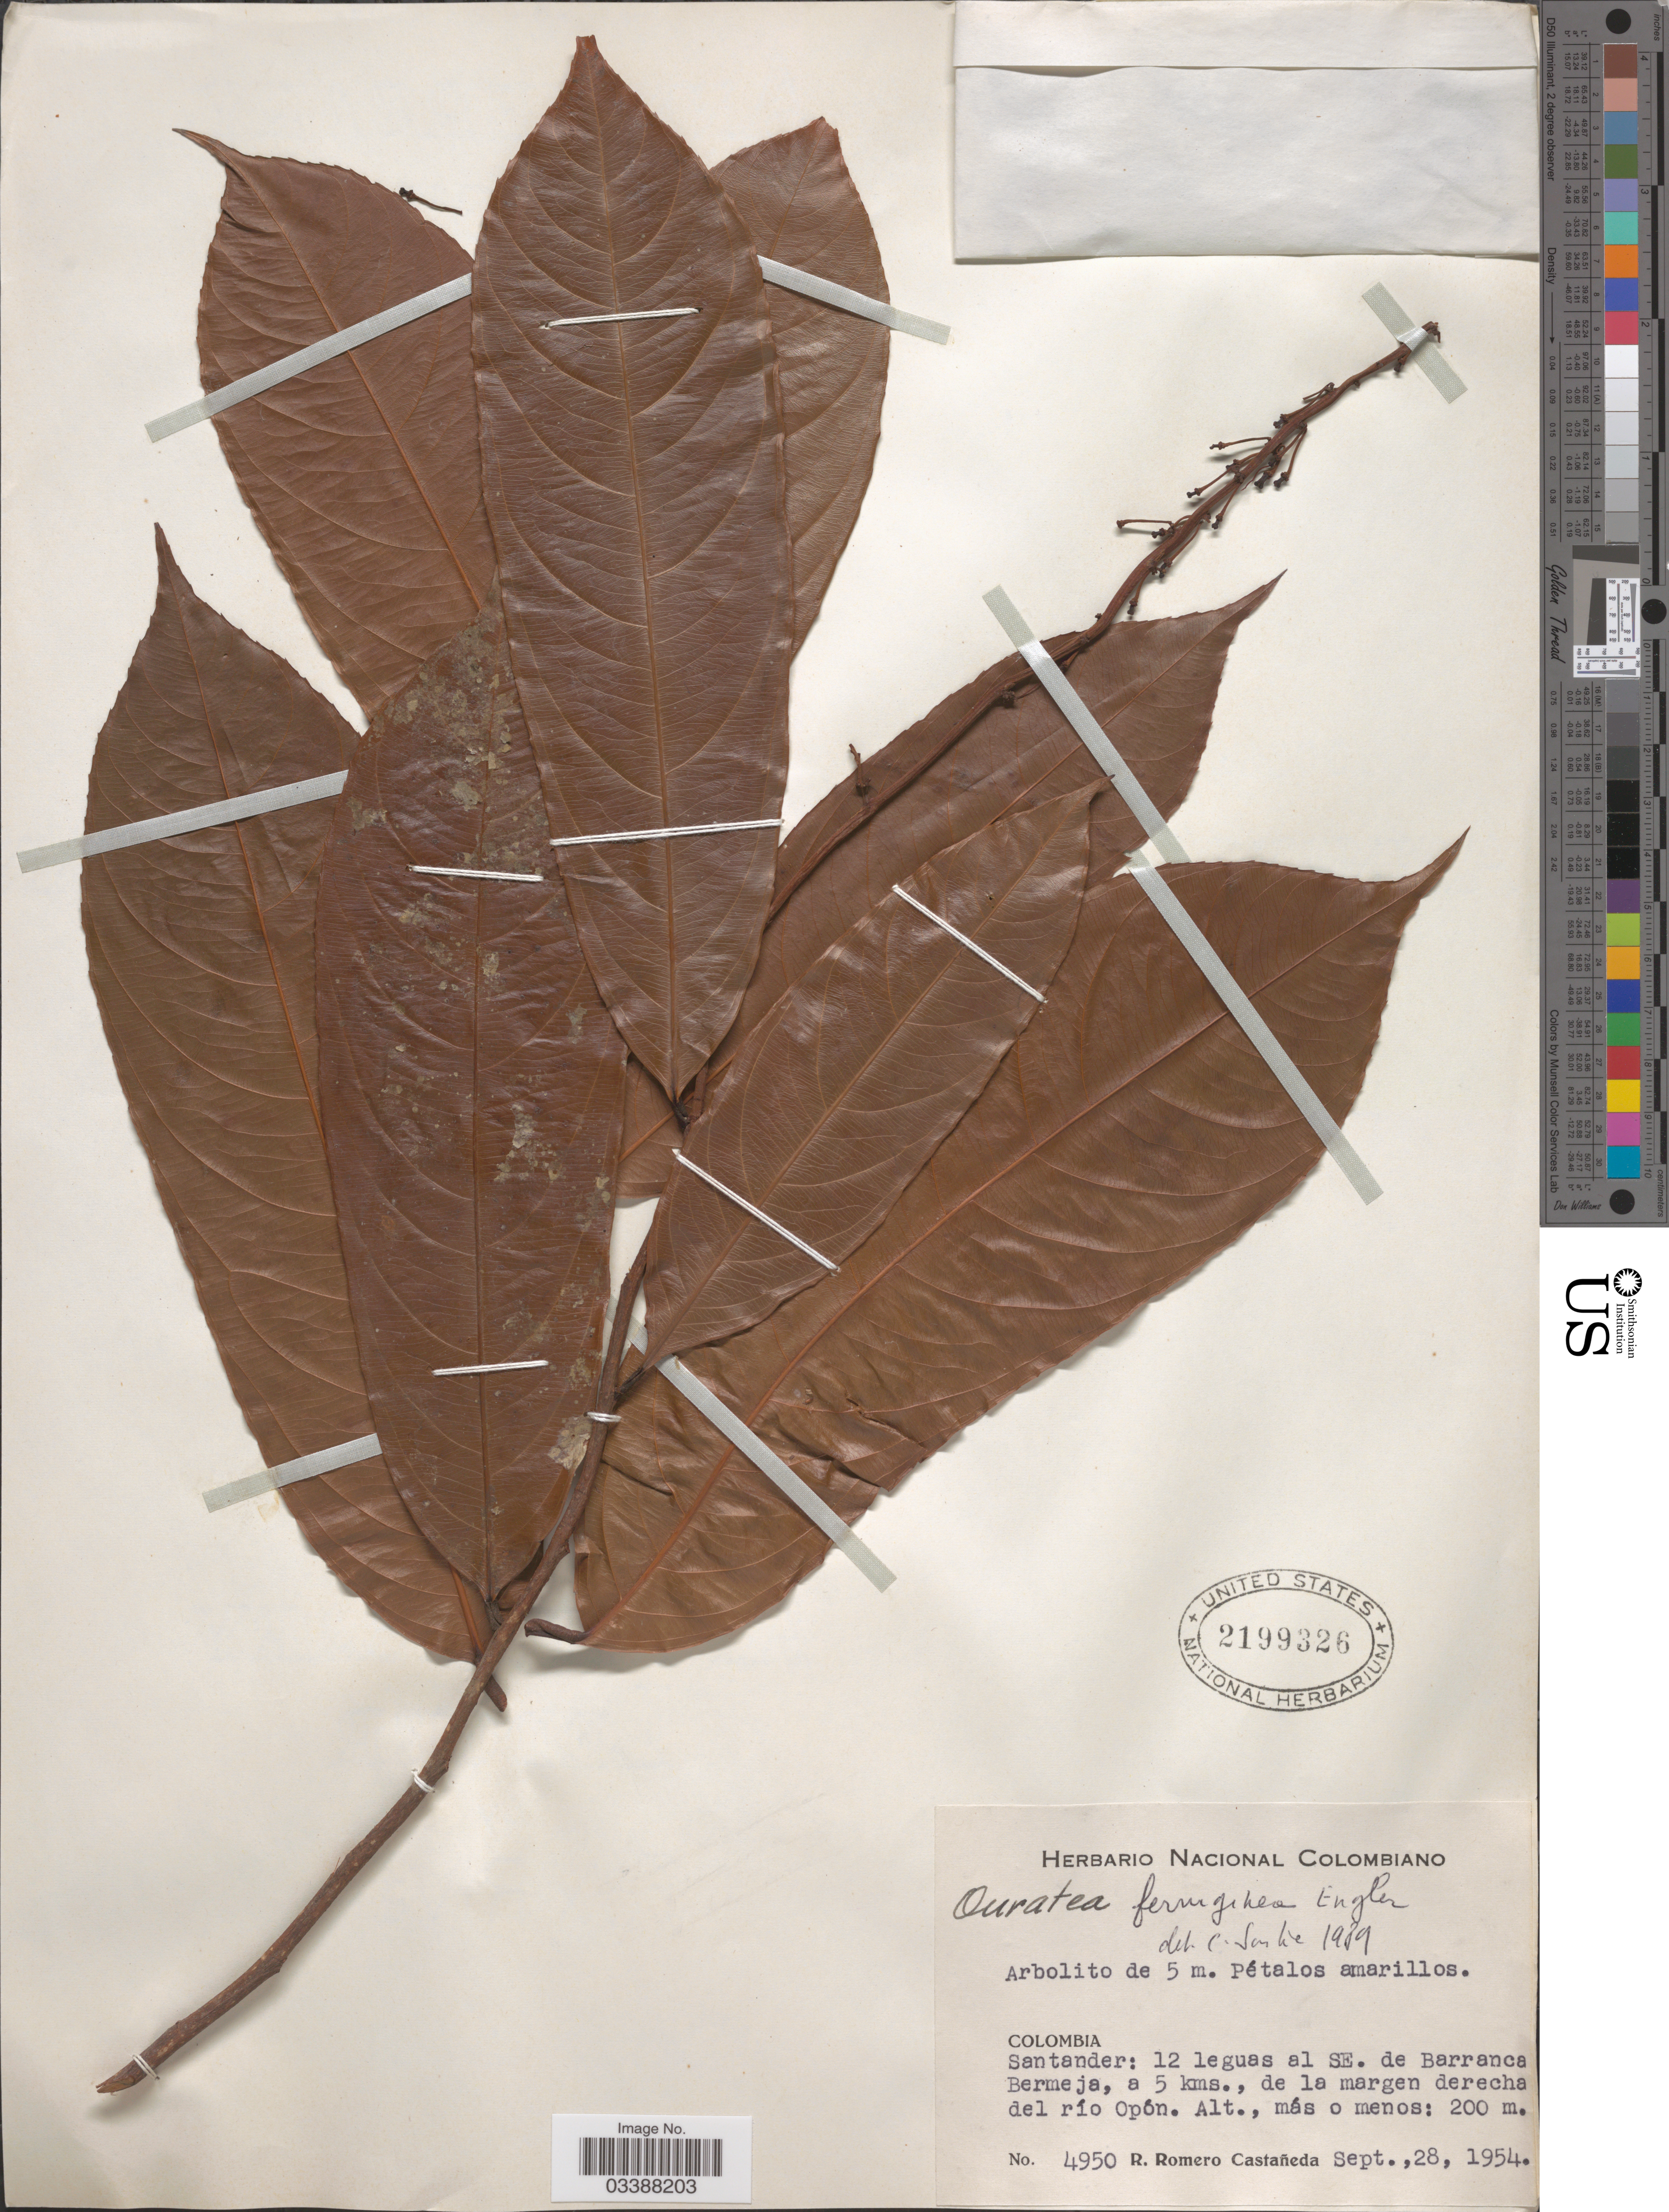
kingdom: Plantae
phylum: Tracheophyta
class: Magnoliopsida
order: Malpighiales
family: Ochnaceae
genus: Ouratea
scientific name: Ouratea ferruginea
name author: Engl.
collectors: R. Romero Castañeda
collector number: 4950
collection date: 1954-09-28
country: Colombia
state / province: Santander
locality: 12 leguas al SE. de Barranca Bermeja, a 5 kms., de la margen derecha del río Opón.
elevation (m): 200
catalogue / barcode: US 2199326